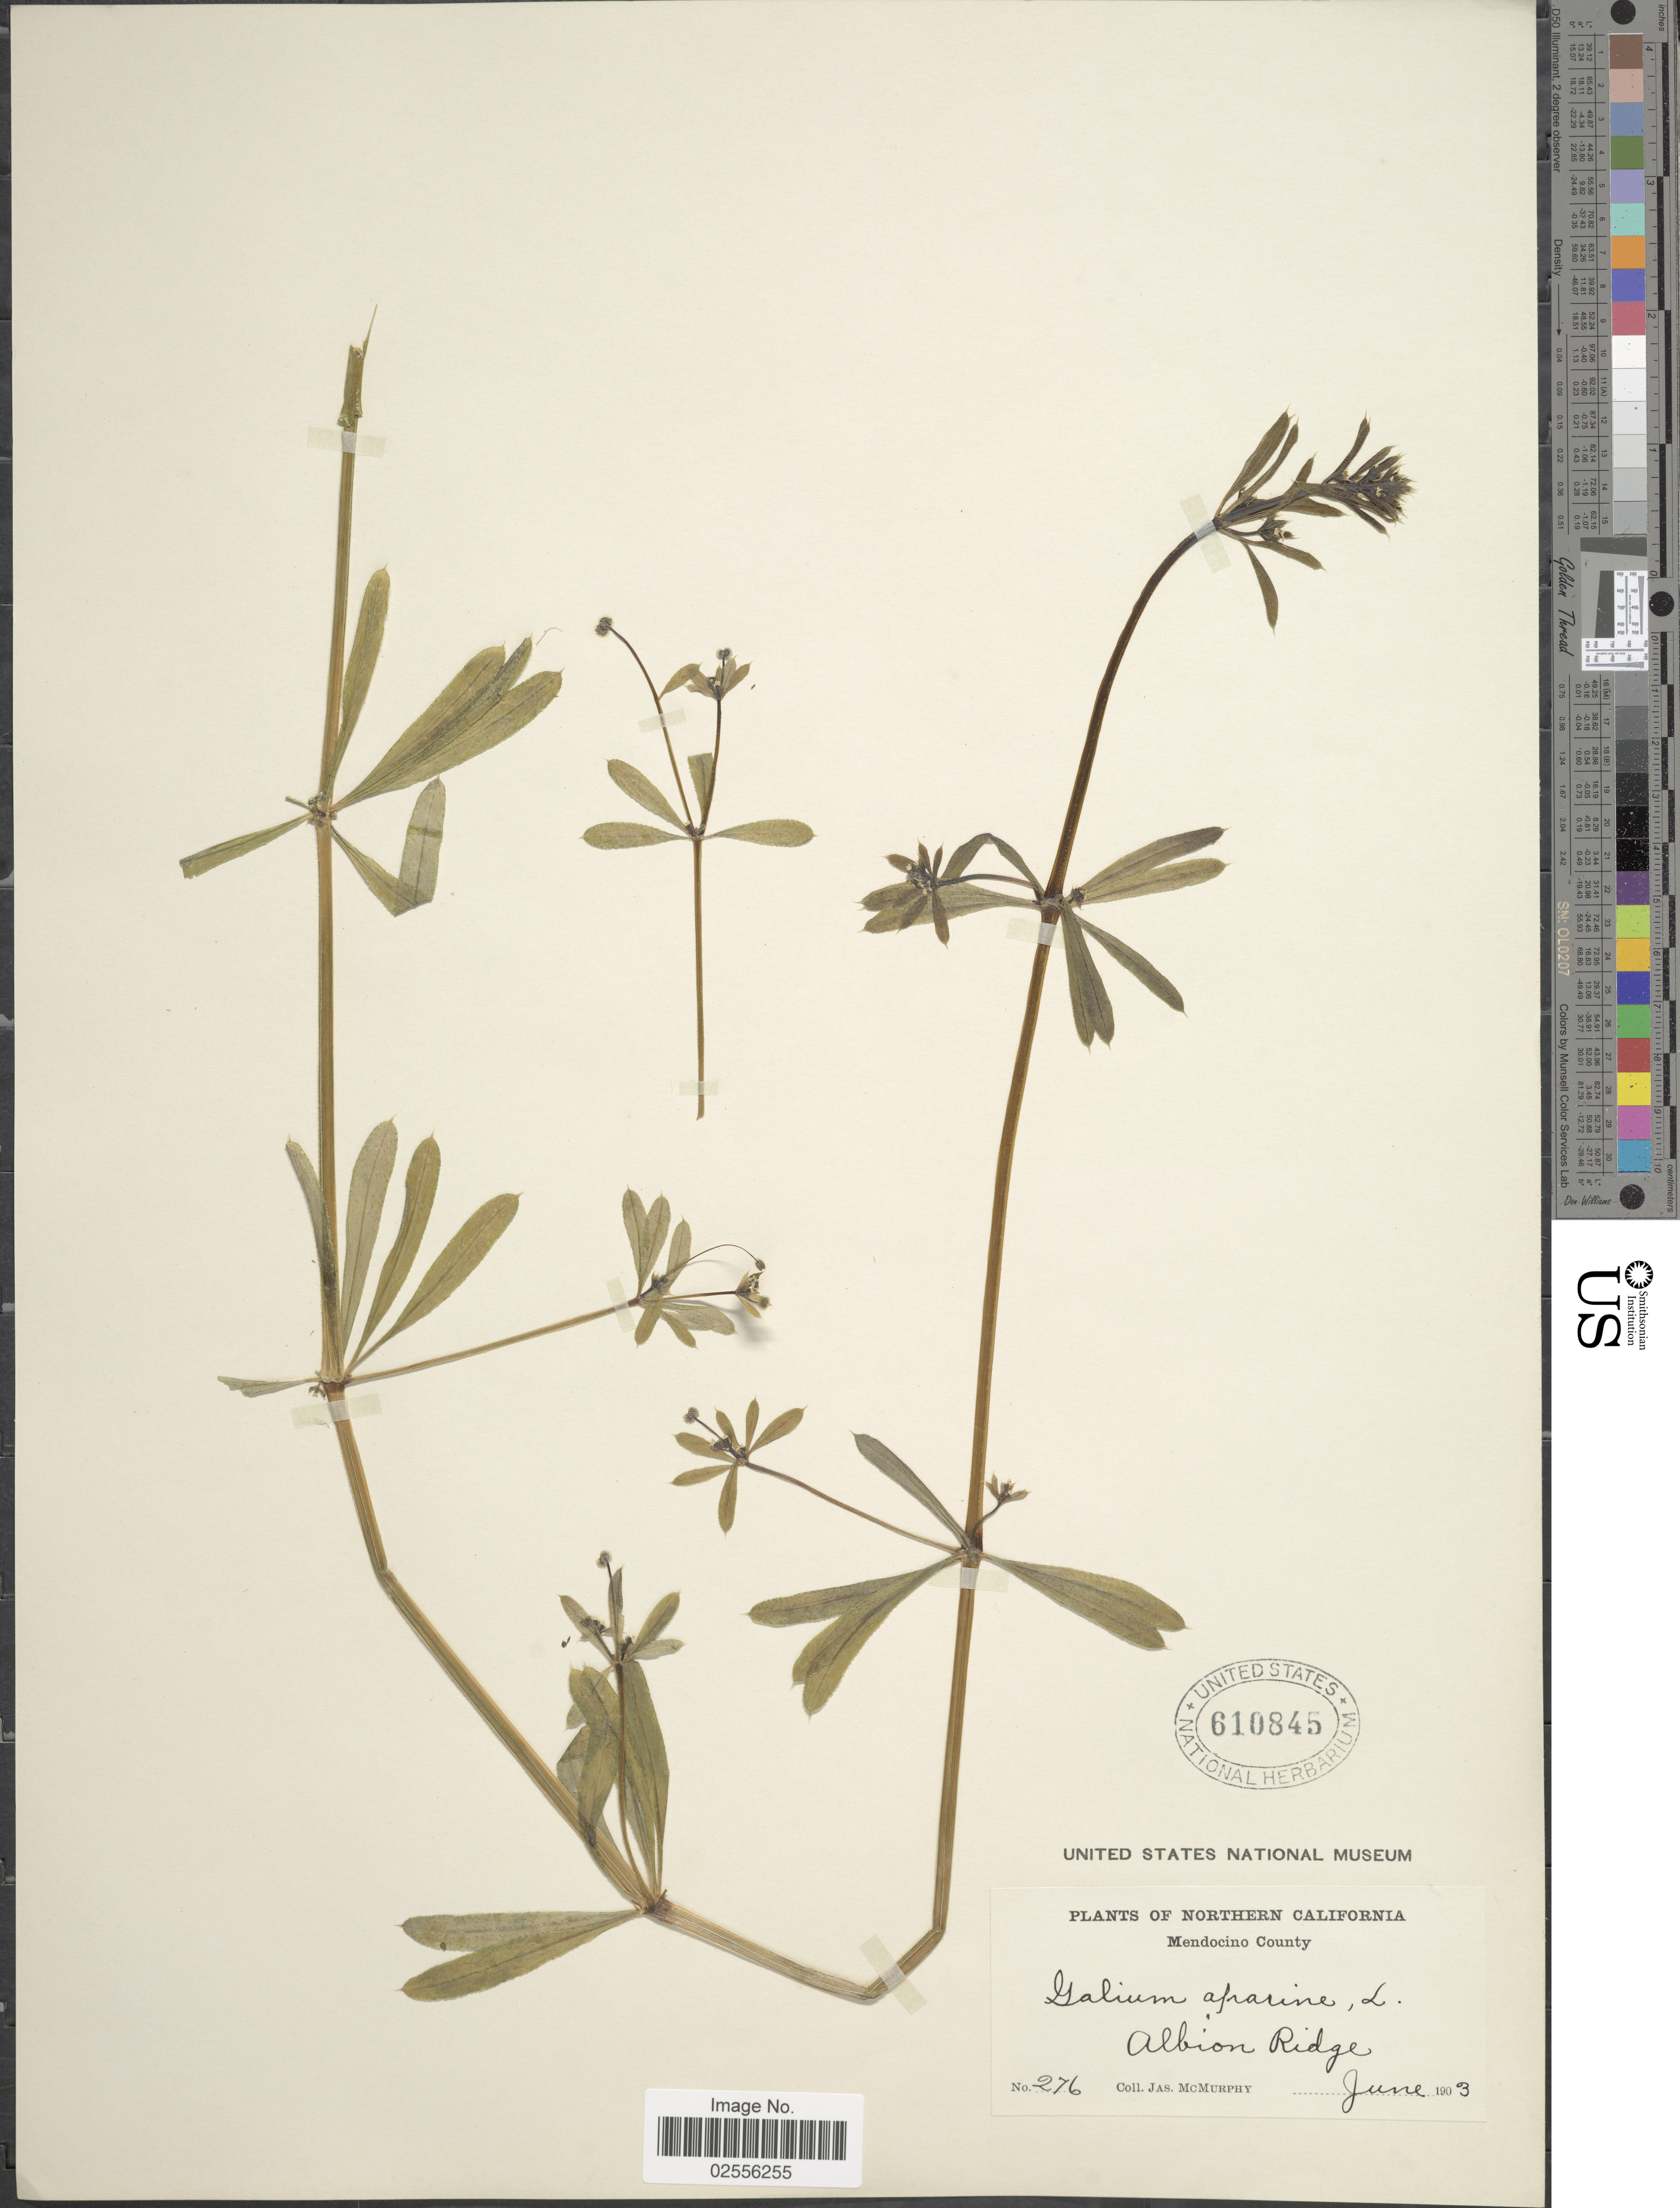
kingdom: Plantae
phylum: Tracheophyta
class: Magnoliopsida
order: Gentianales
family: Rubiaceae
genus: Galium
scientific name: Galium aparine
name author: L.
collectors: J. McMurphy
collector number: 276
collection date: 1903-06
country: United States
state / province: California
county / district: Mendocino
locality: Northern California. Mendocino County. Albion Ridge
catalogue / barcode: US 610845